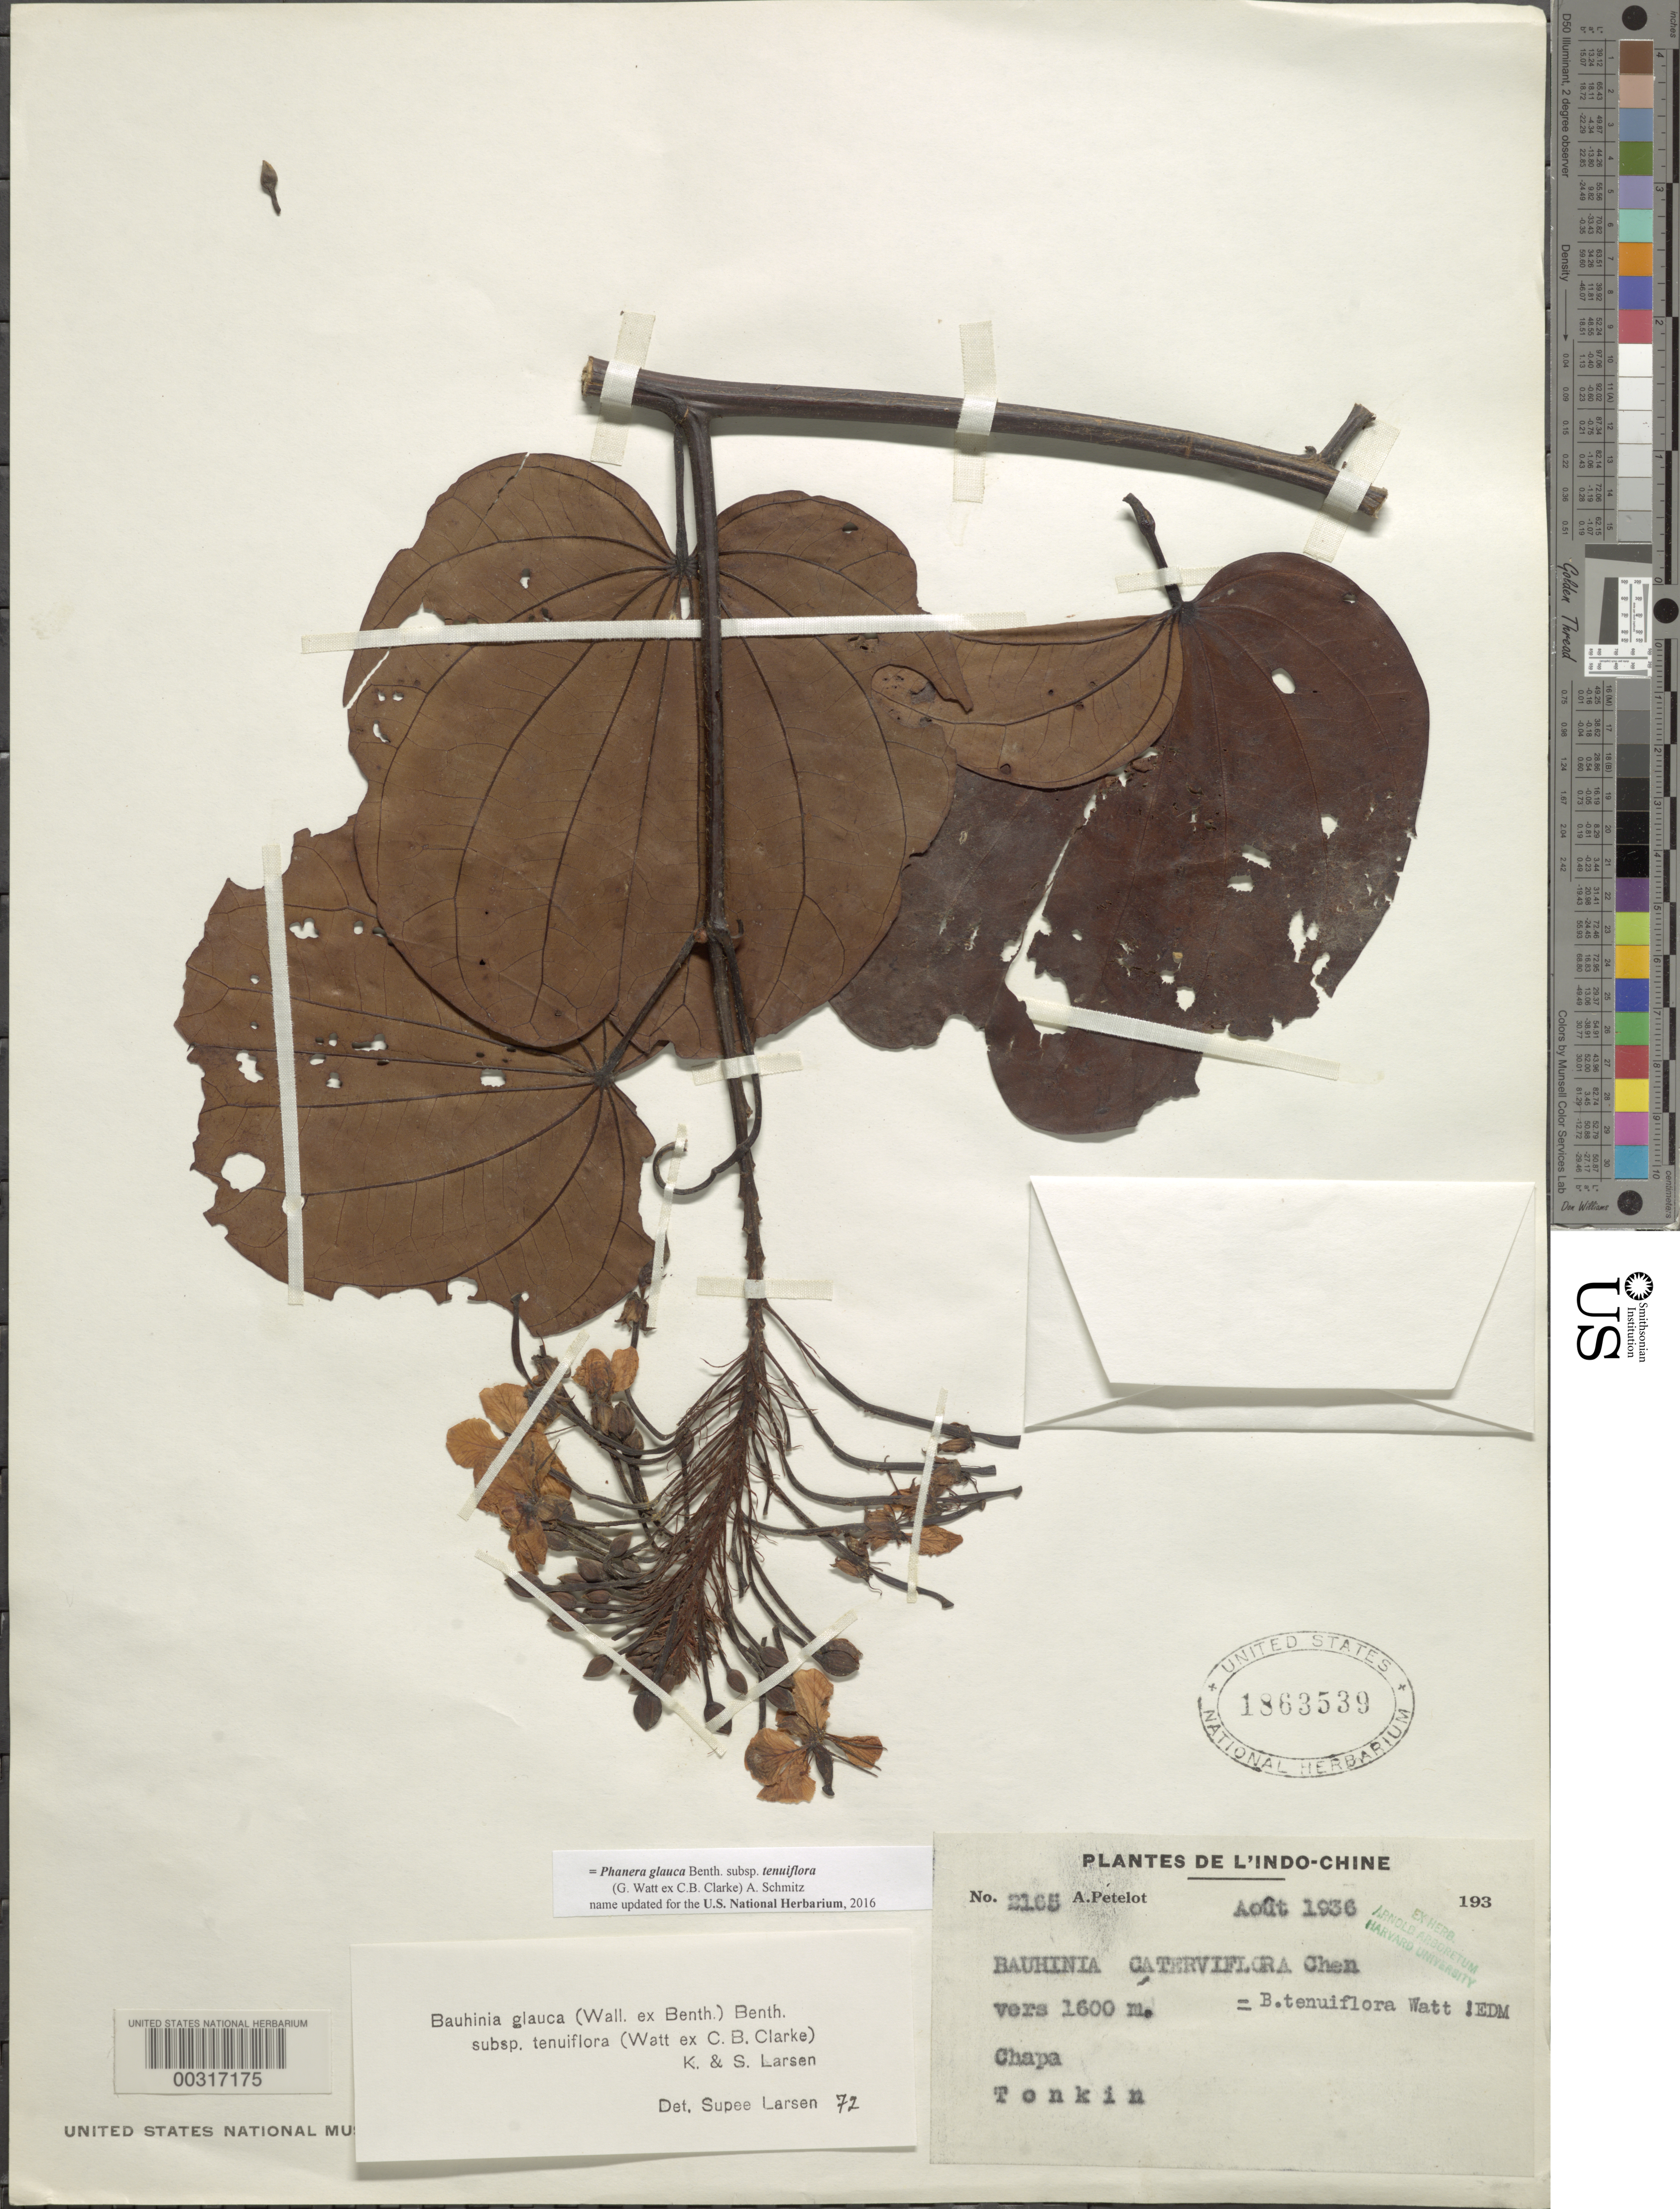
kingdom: Plantae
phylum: Tracheophyta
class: Magnoliopsida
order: Fabales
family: Fabaceae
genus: Phanera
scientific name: Phanera glauca subsp. tenuiflora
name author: (Watt ex C.B. Clarke) A.Schmitz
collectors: P. A. Pételot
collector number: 2165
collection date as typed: Aug 1936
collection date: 1936-08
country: Vietnam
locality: Chapa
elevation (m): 1600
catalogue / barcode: US 1863539